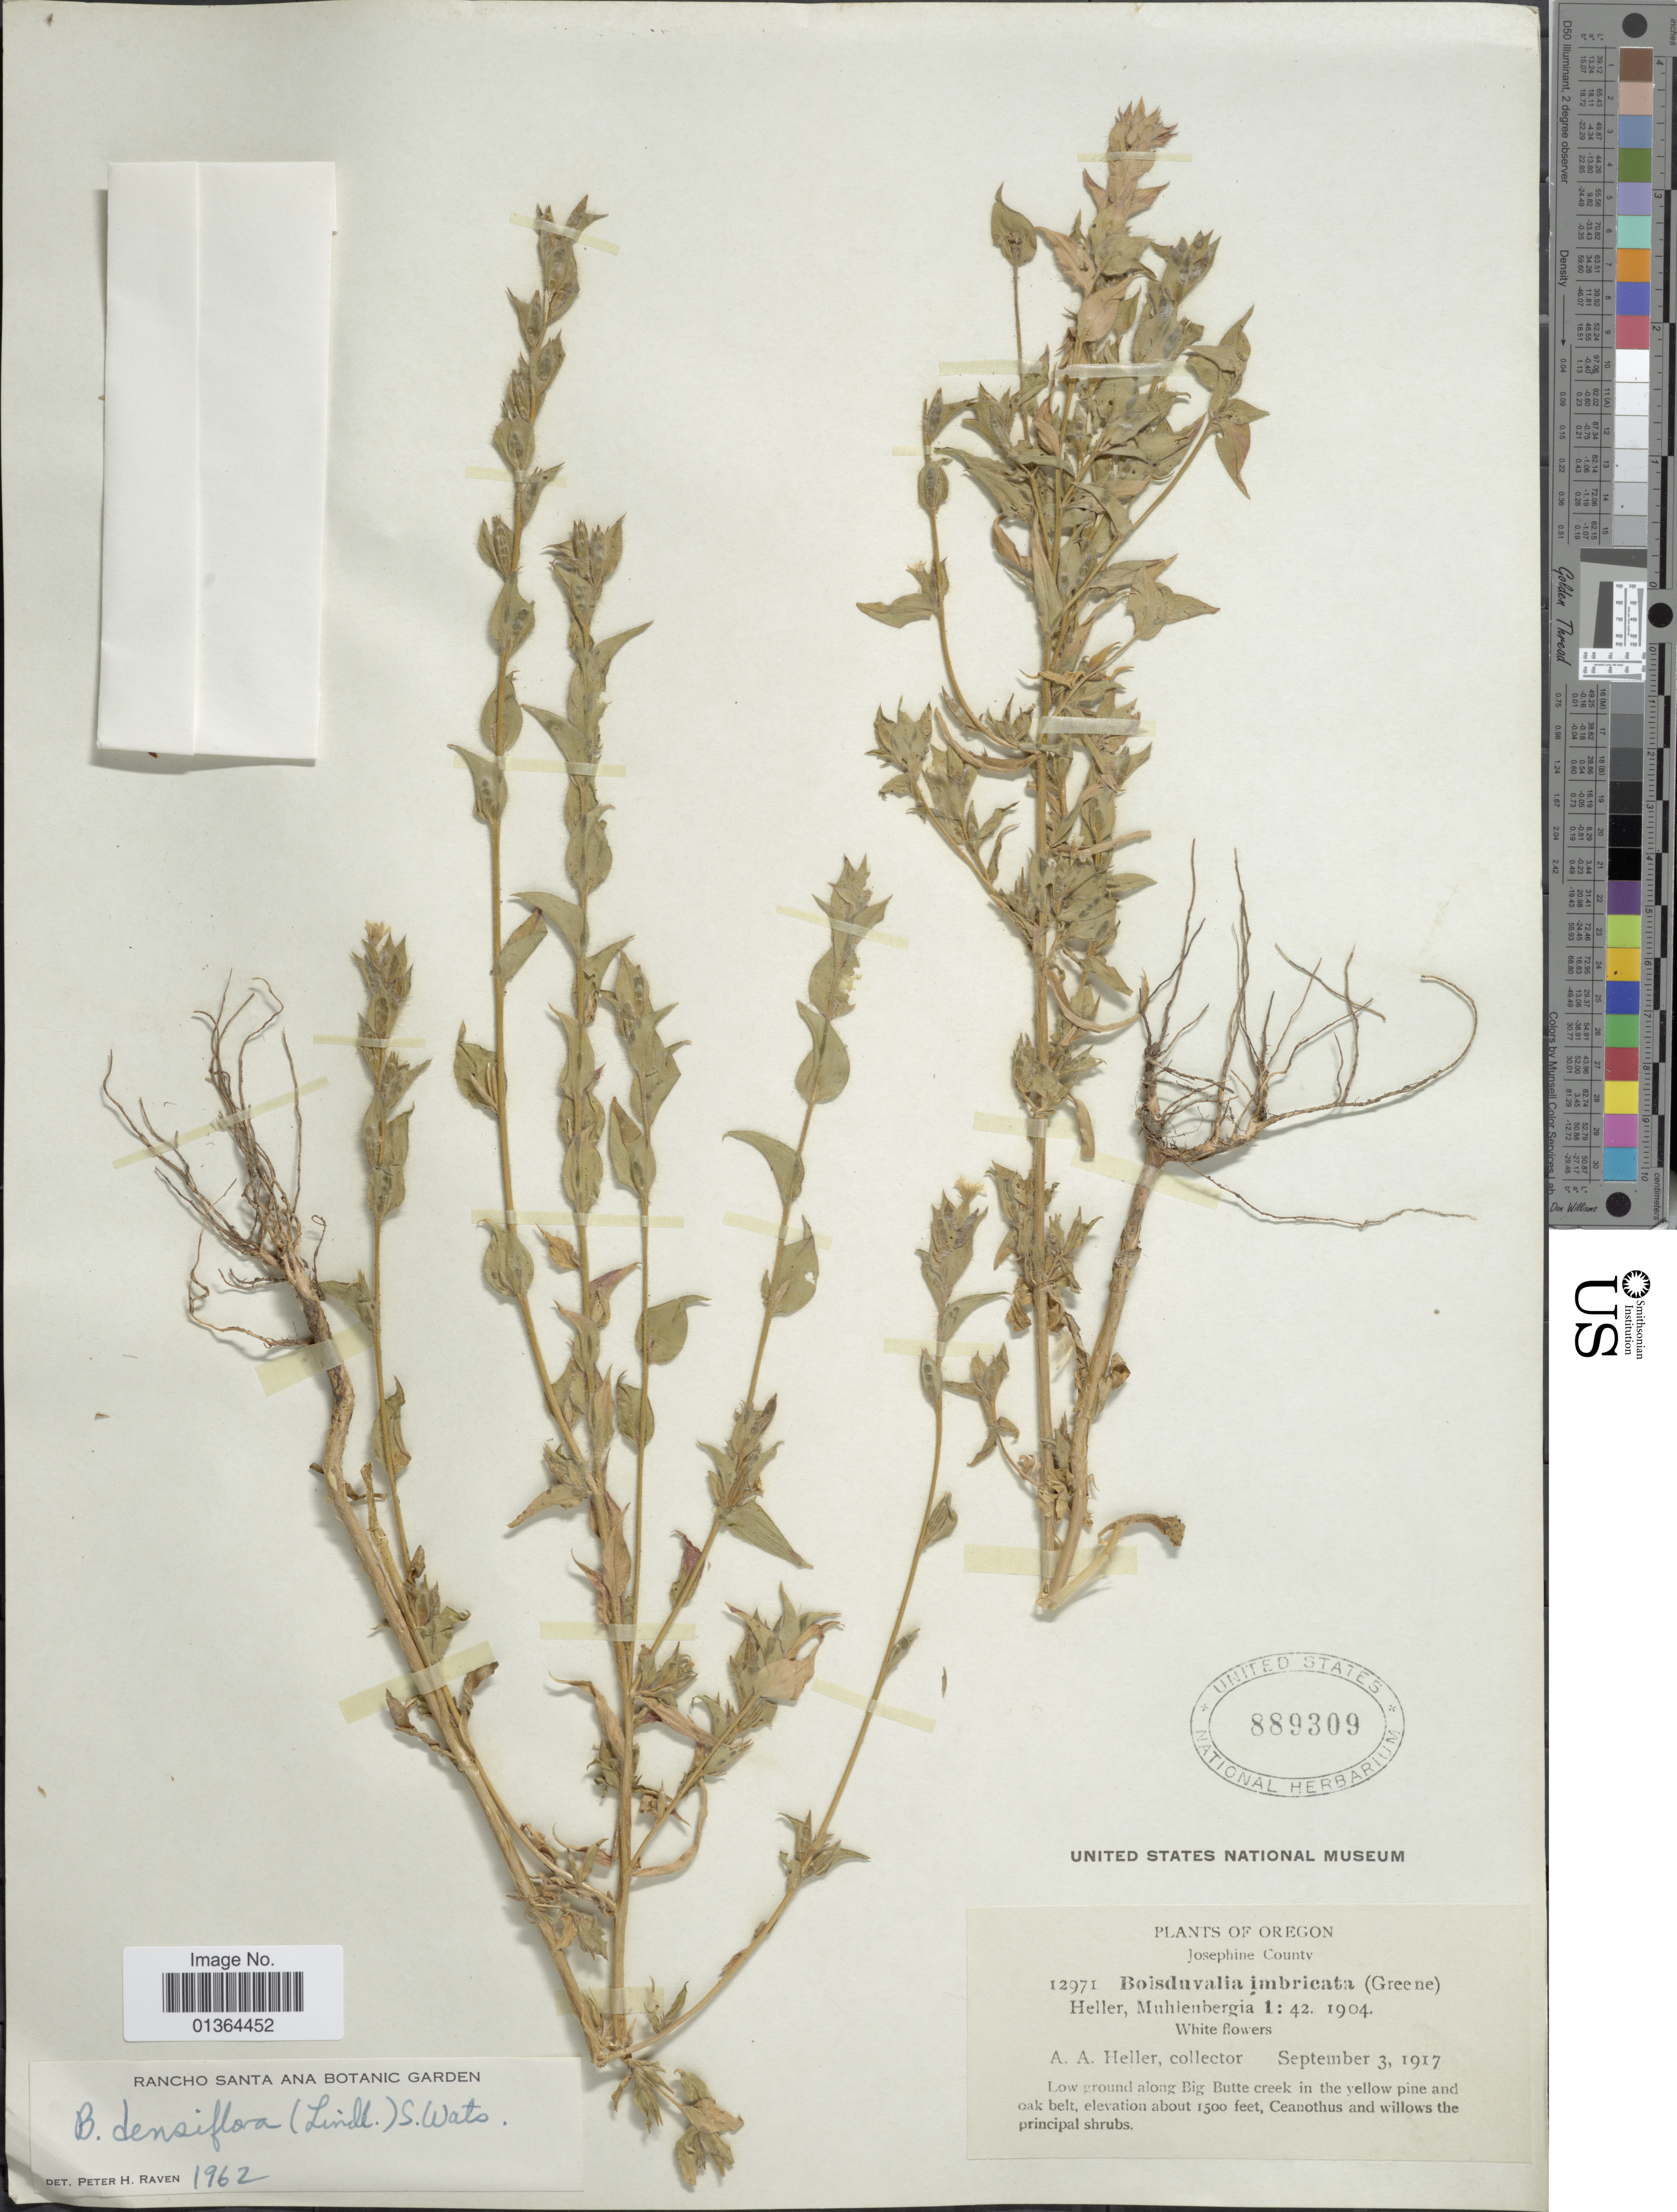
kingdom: Plantae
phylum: Tracheophyta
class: Magnoliopsida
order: Myrtales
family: Onagraceae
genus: Epilobium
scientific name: Epilobium densiflorum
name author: (Lindl.) Hoch & P.H. Raven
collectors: A. A. Heller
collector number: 12971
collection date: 1917-09-03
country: United States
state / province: Oregon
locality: Josephine County, low ground along Big Butte creek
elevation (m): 457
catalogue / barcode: US 889309